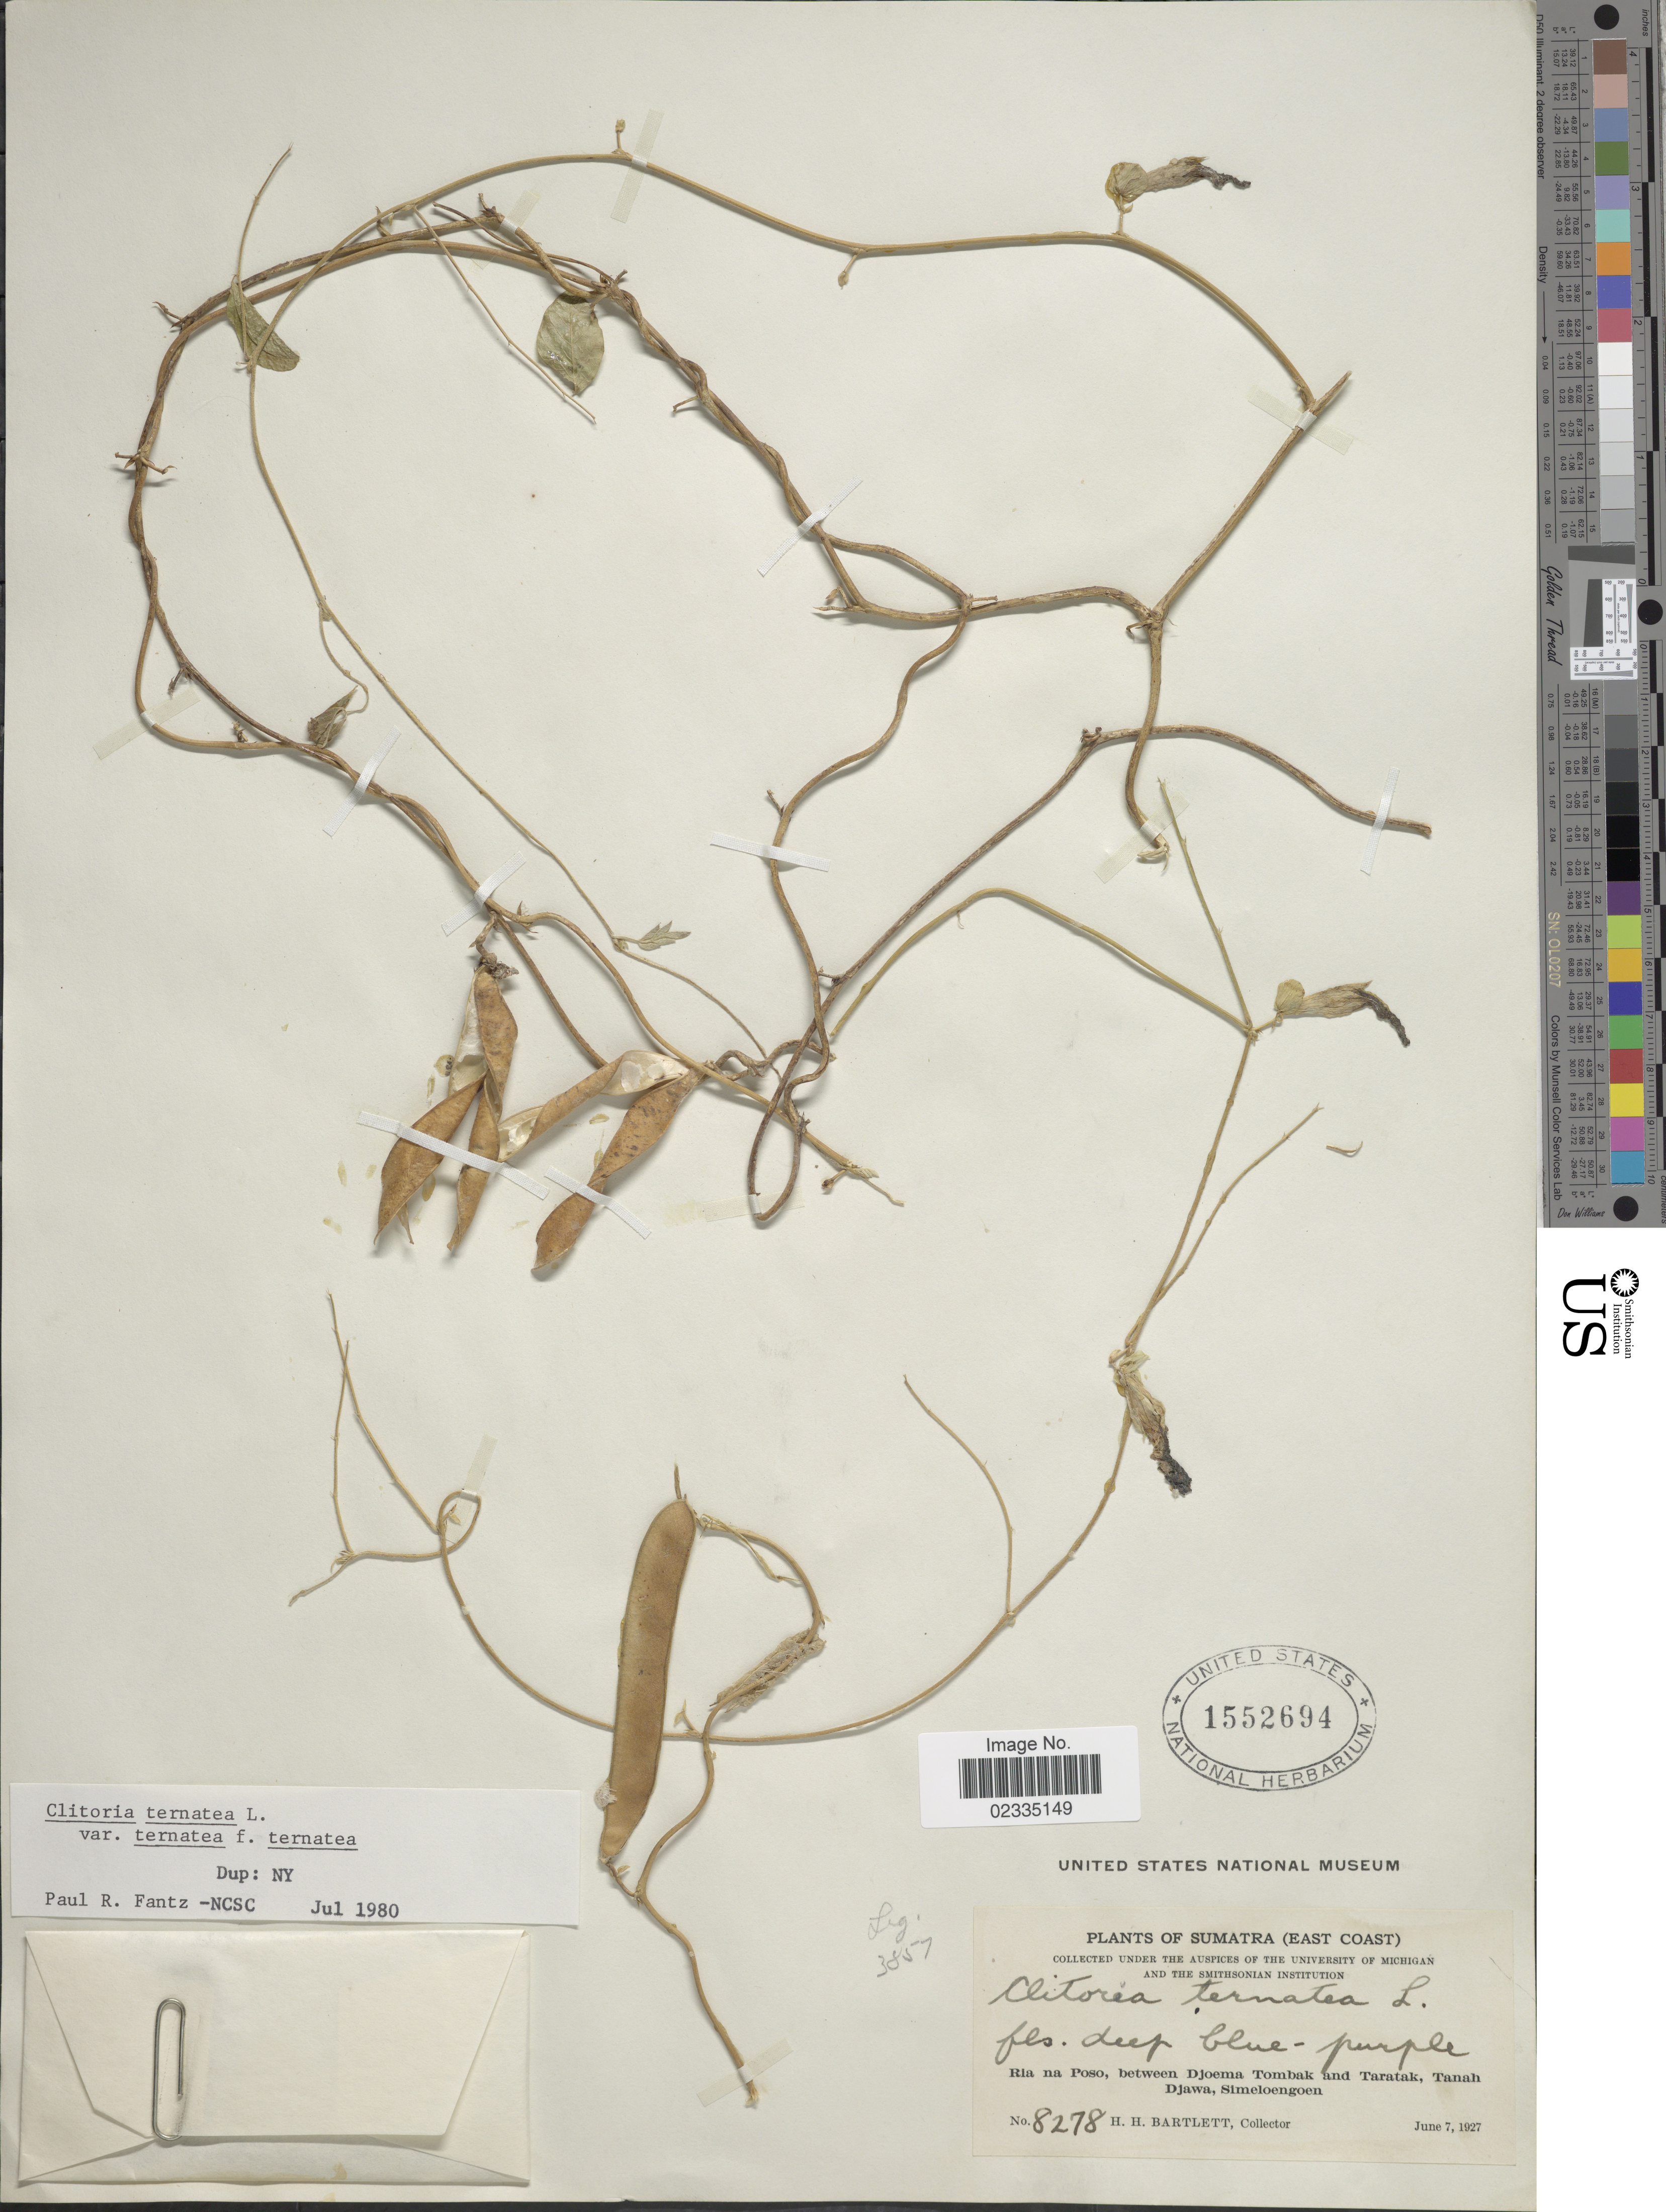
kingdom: Plantae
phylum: Tracheophyta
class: Magnoliopsida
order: Fabales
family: Fabaceae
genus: Clitoria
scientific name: Clitoria ternatea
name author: L.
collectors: H. H. Bartlett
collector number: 8278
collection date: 1927-06-07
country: Indonesia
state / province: Sumatra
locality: (East Coast) Ria na Poso, between Djoema Tombak and Taratak, Tanah Djawa, Simeloengoen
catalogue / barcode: US 1552694